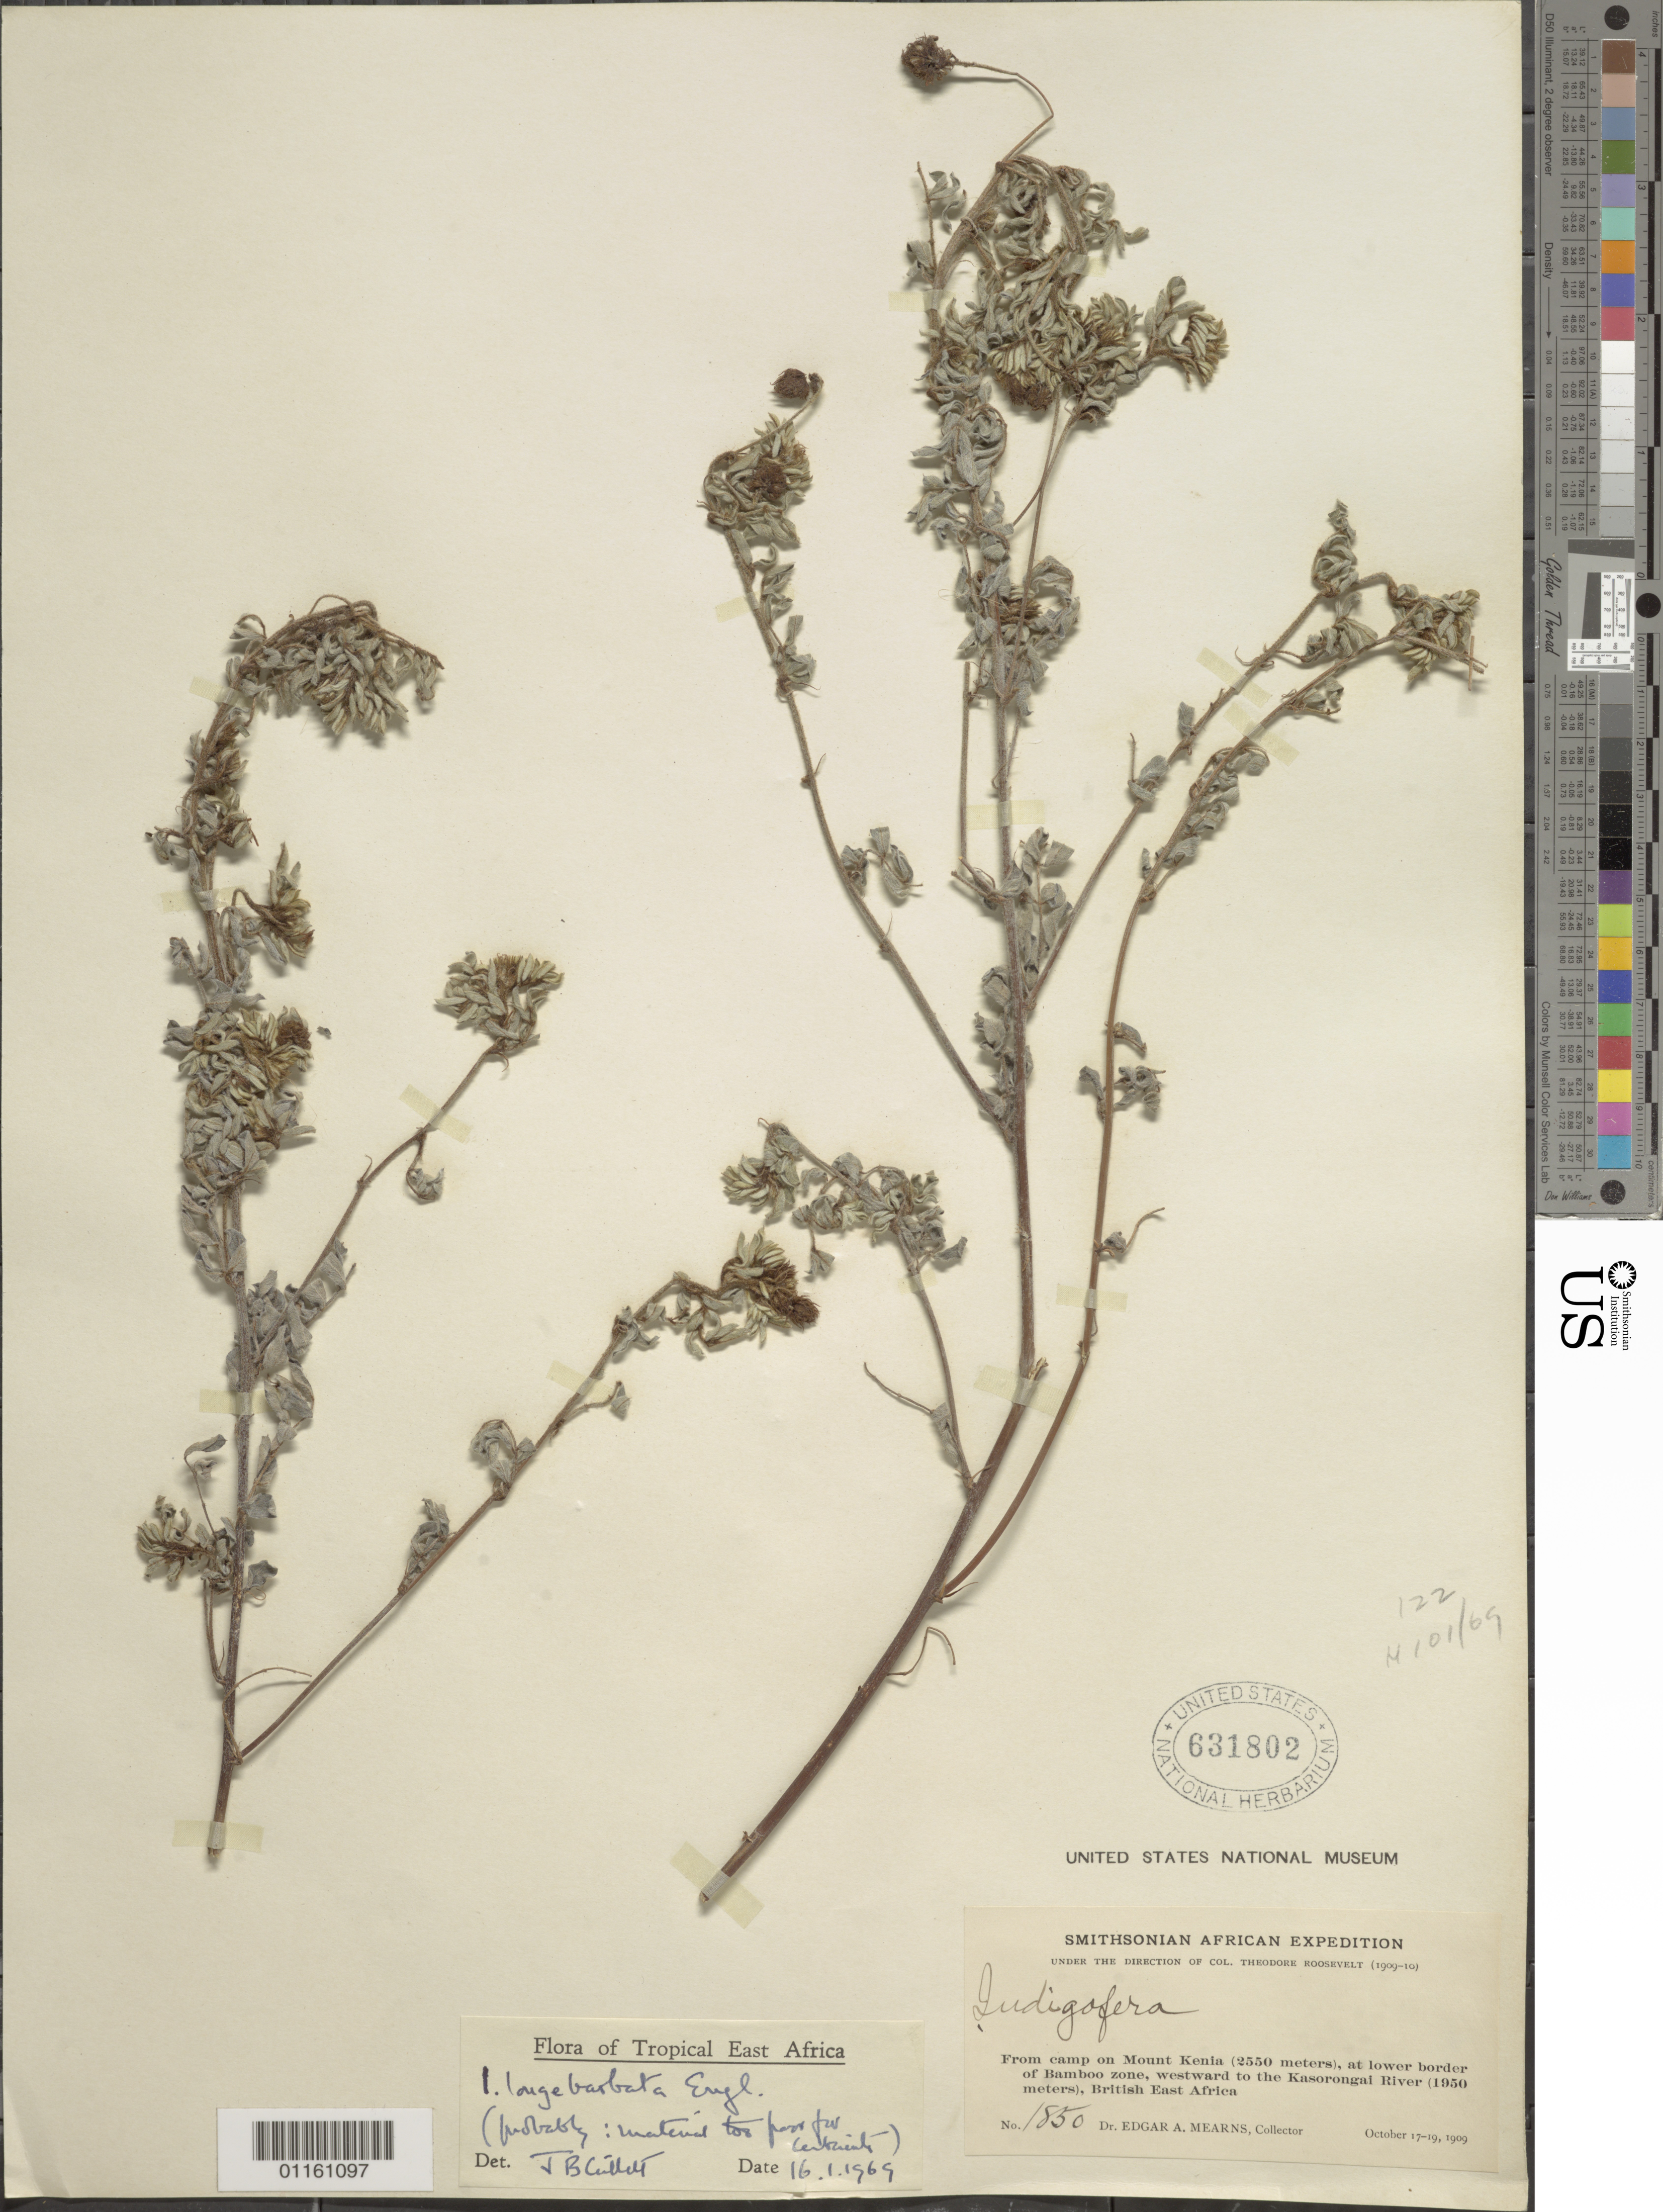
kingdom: Plantae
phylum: Tracheophyta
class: Magnoliopsida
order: Fabales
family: Fabaceae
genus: Indigofera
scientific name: Indigofera longibarbata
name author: Engl.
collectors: E. A. Mearns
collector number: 1850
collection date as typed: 17 Oct 1909 to 19 Oct 1909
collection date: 1909-10-17/1909-10-19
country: Kenya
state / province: Nyeri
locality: From camp on Mount Kenya, at lower border of Bamboo zone, westward to the Kasorongai river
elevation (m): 1950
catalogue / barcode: US 631802